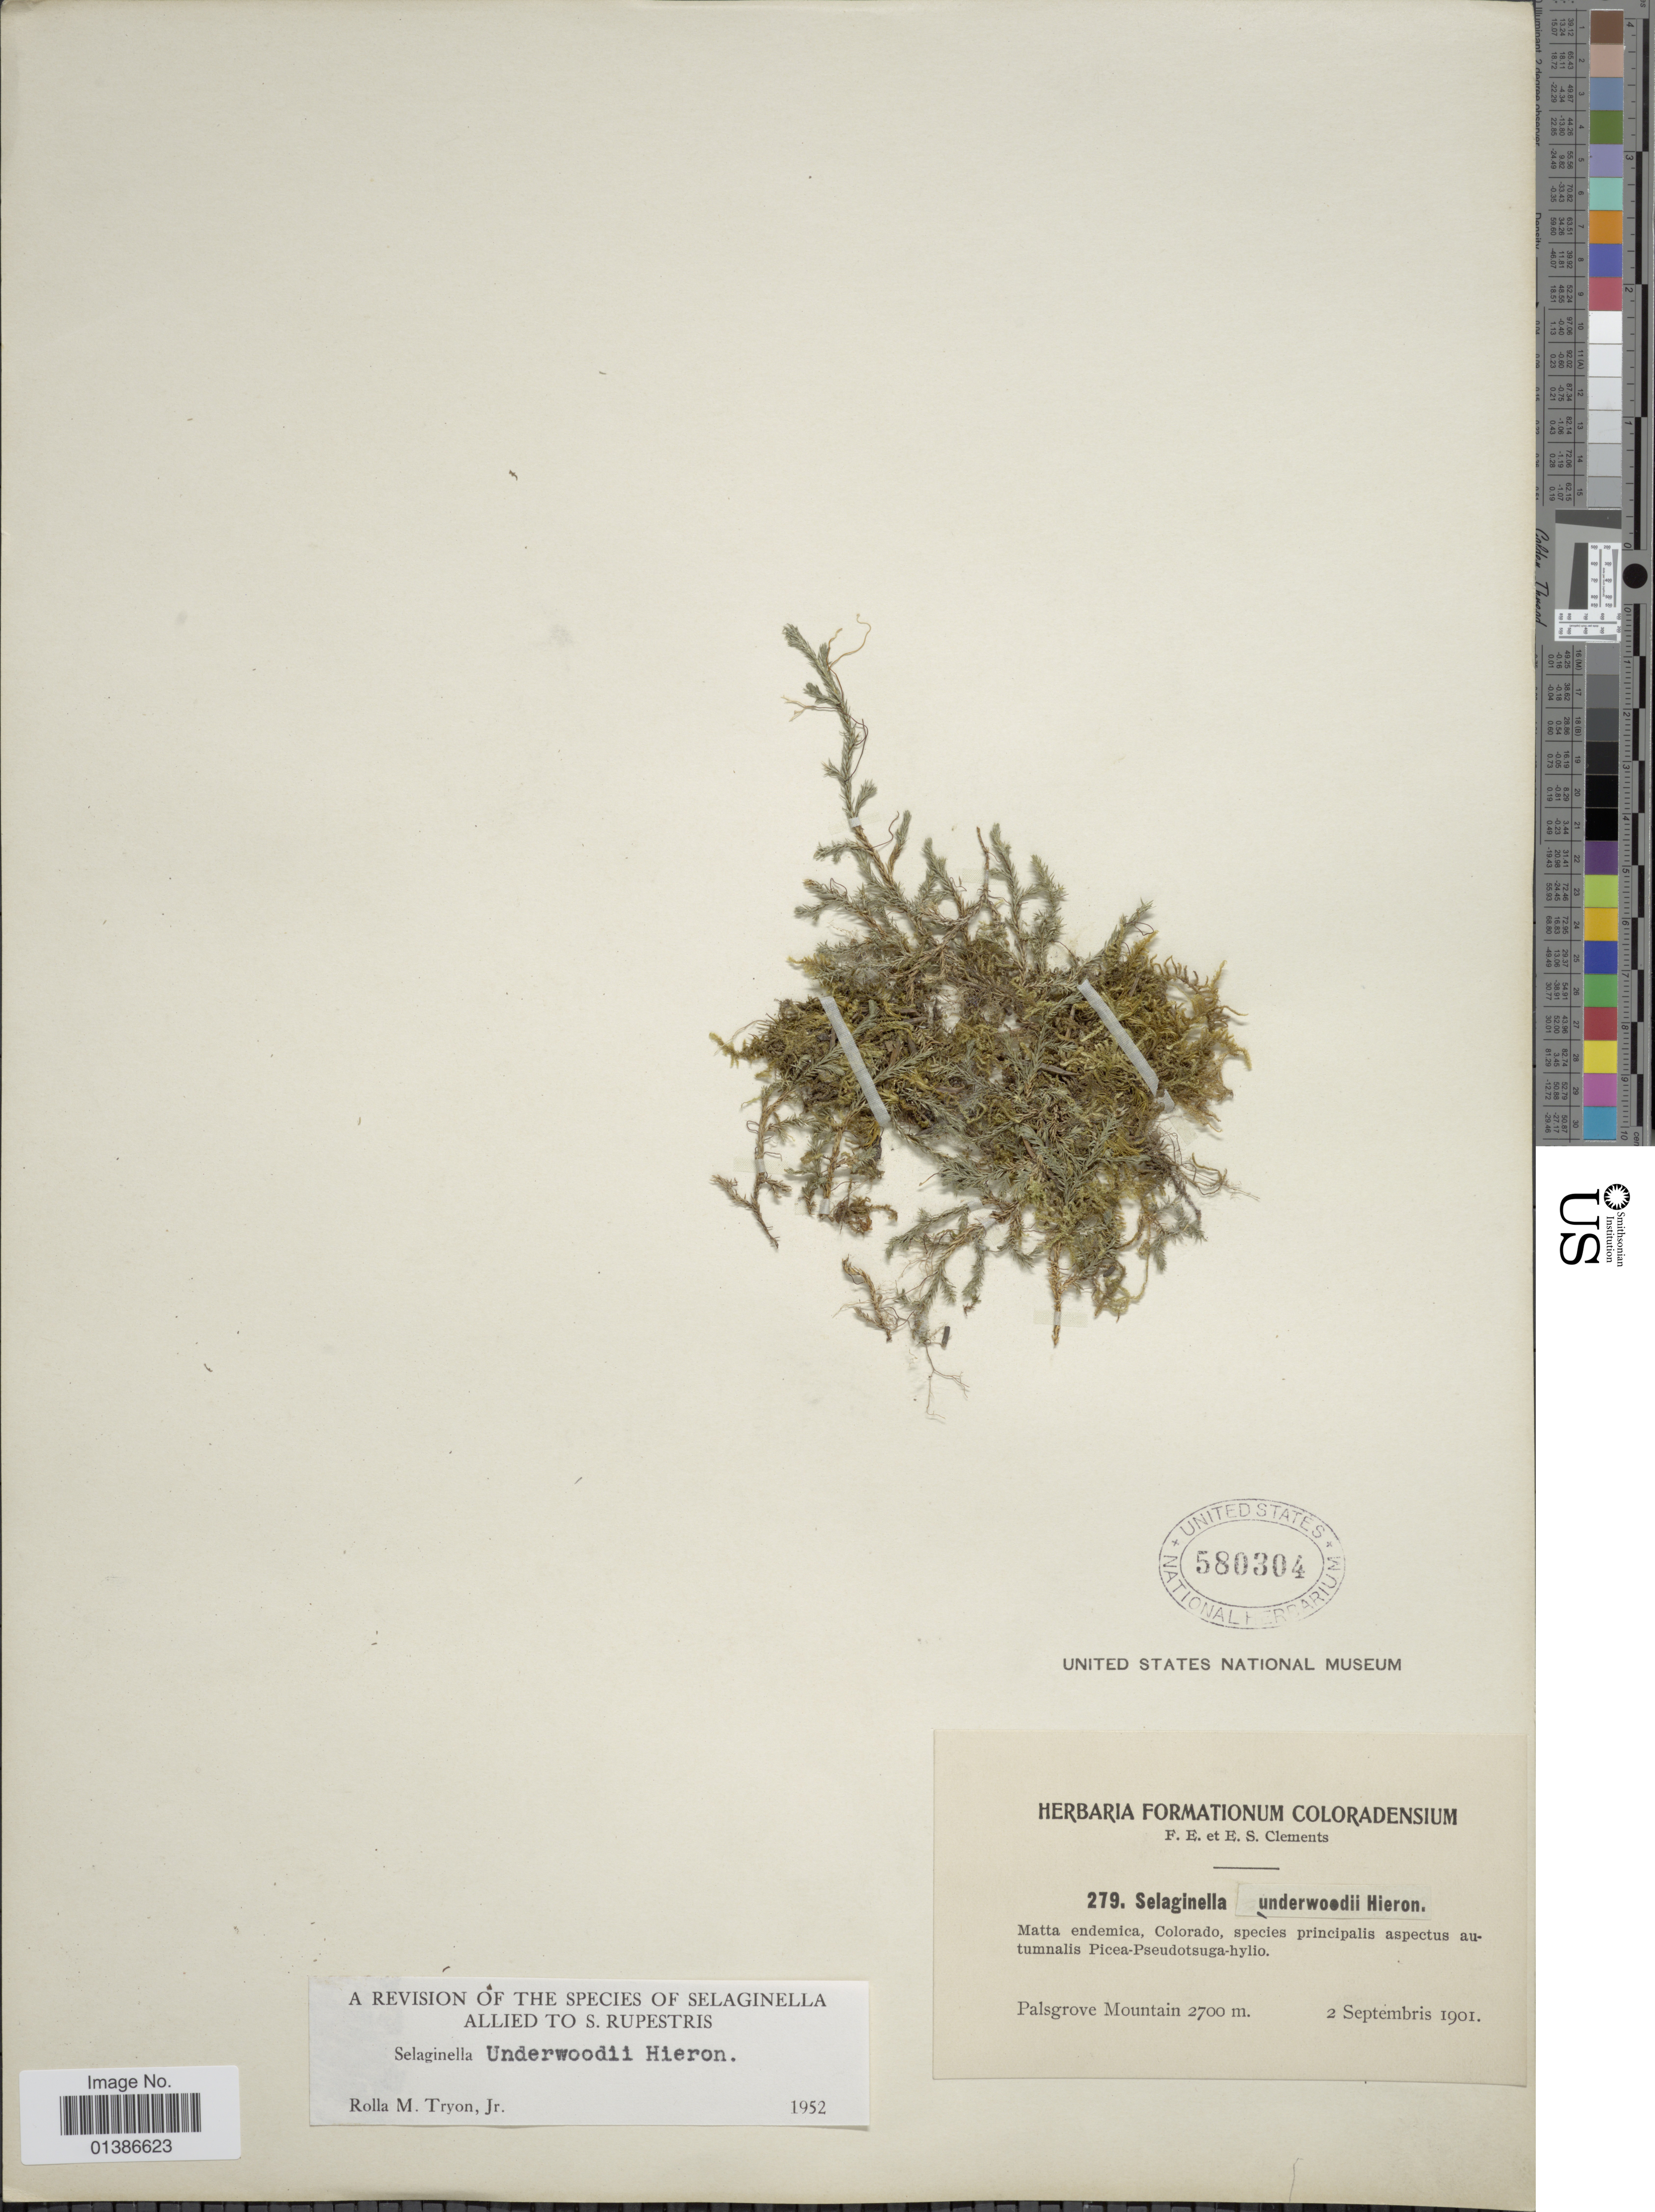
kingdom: Plantae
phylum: Tracheophyta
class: Lycopodiopsida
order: Selaginellales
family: Selaginellaceae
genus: Selaginella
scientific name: Selaginella underwoodii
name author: Hieron.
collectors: F. E. Clements & E. S. Clements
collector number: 279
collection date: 1901-09-02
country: United States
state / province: Colorado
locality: Matta endemica, species principalis aspectus autumnalis Picea-Pseudotsuga-hylio. Palsgrove Mountain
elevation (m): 2700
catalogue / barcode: US 580304